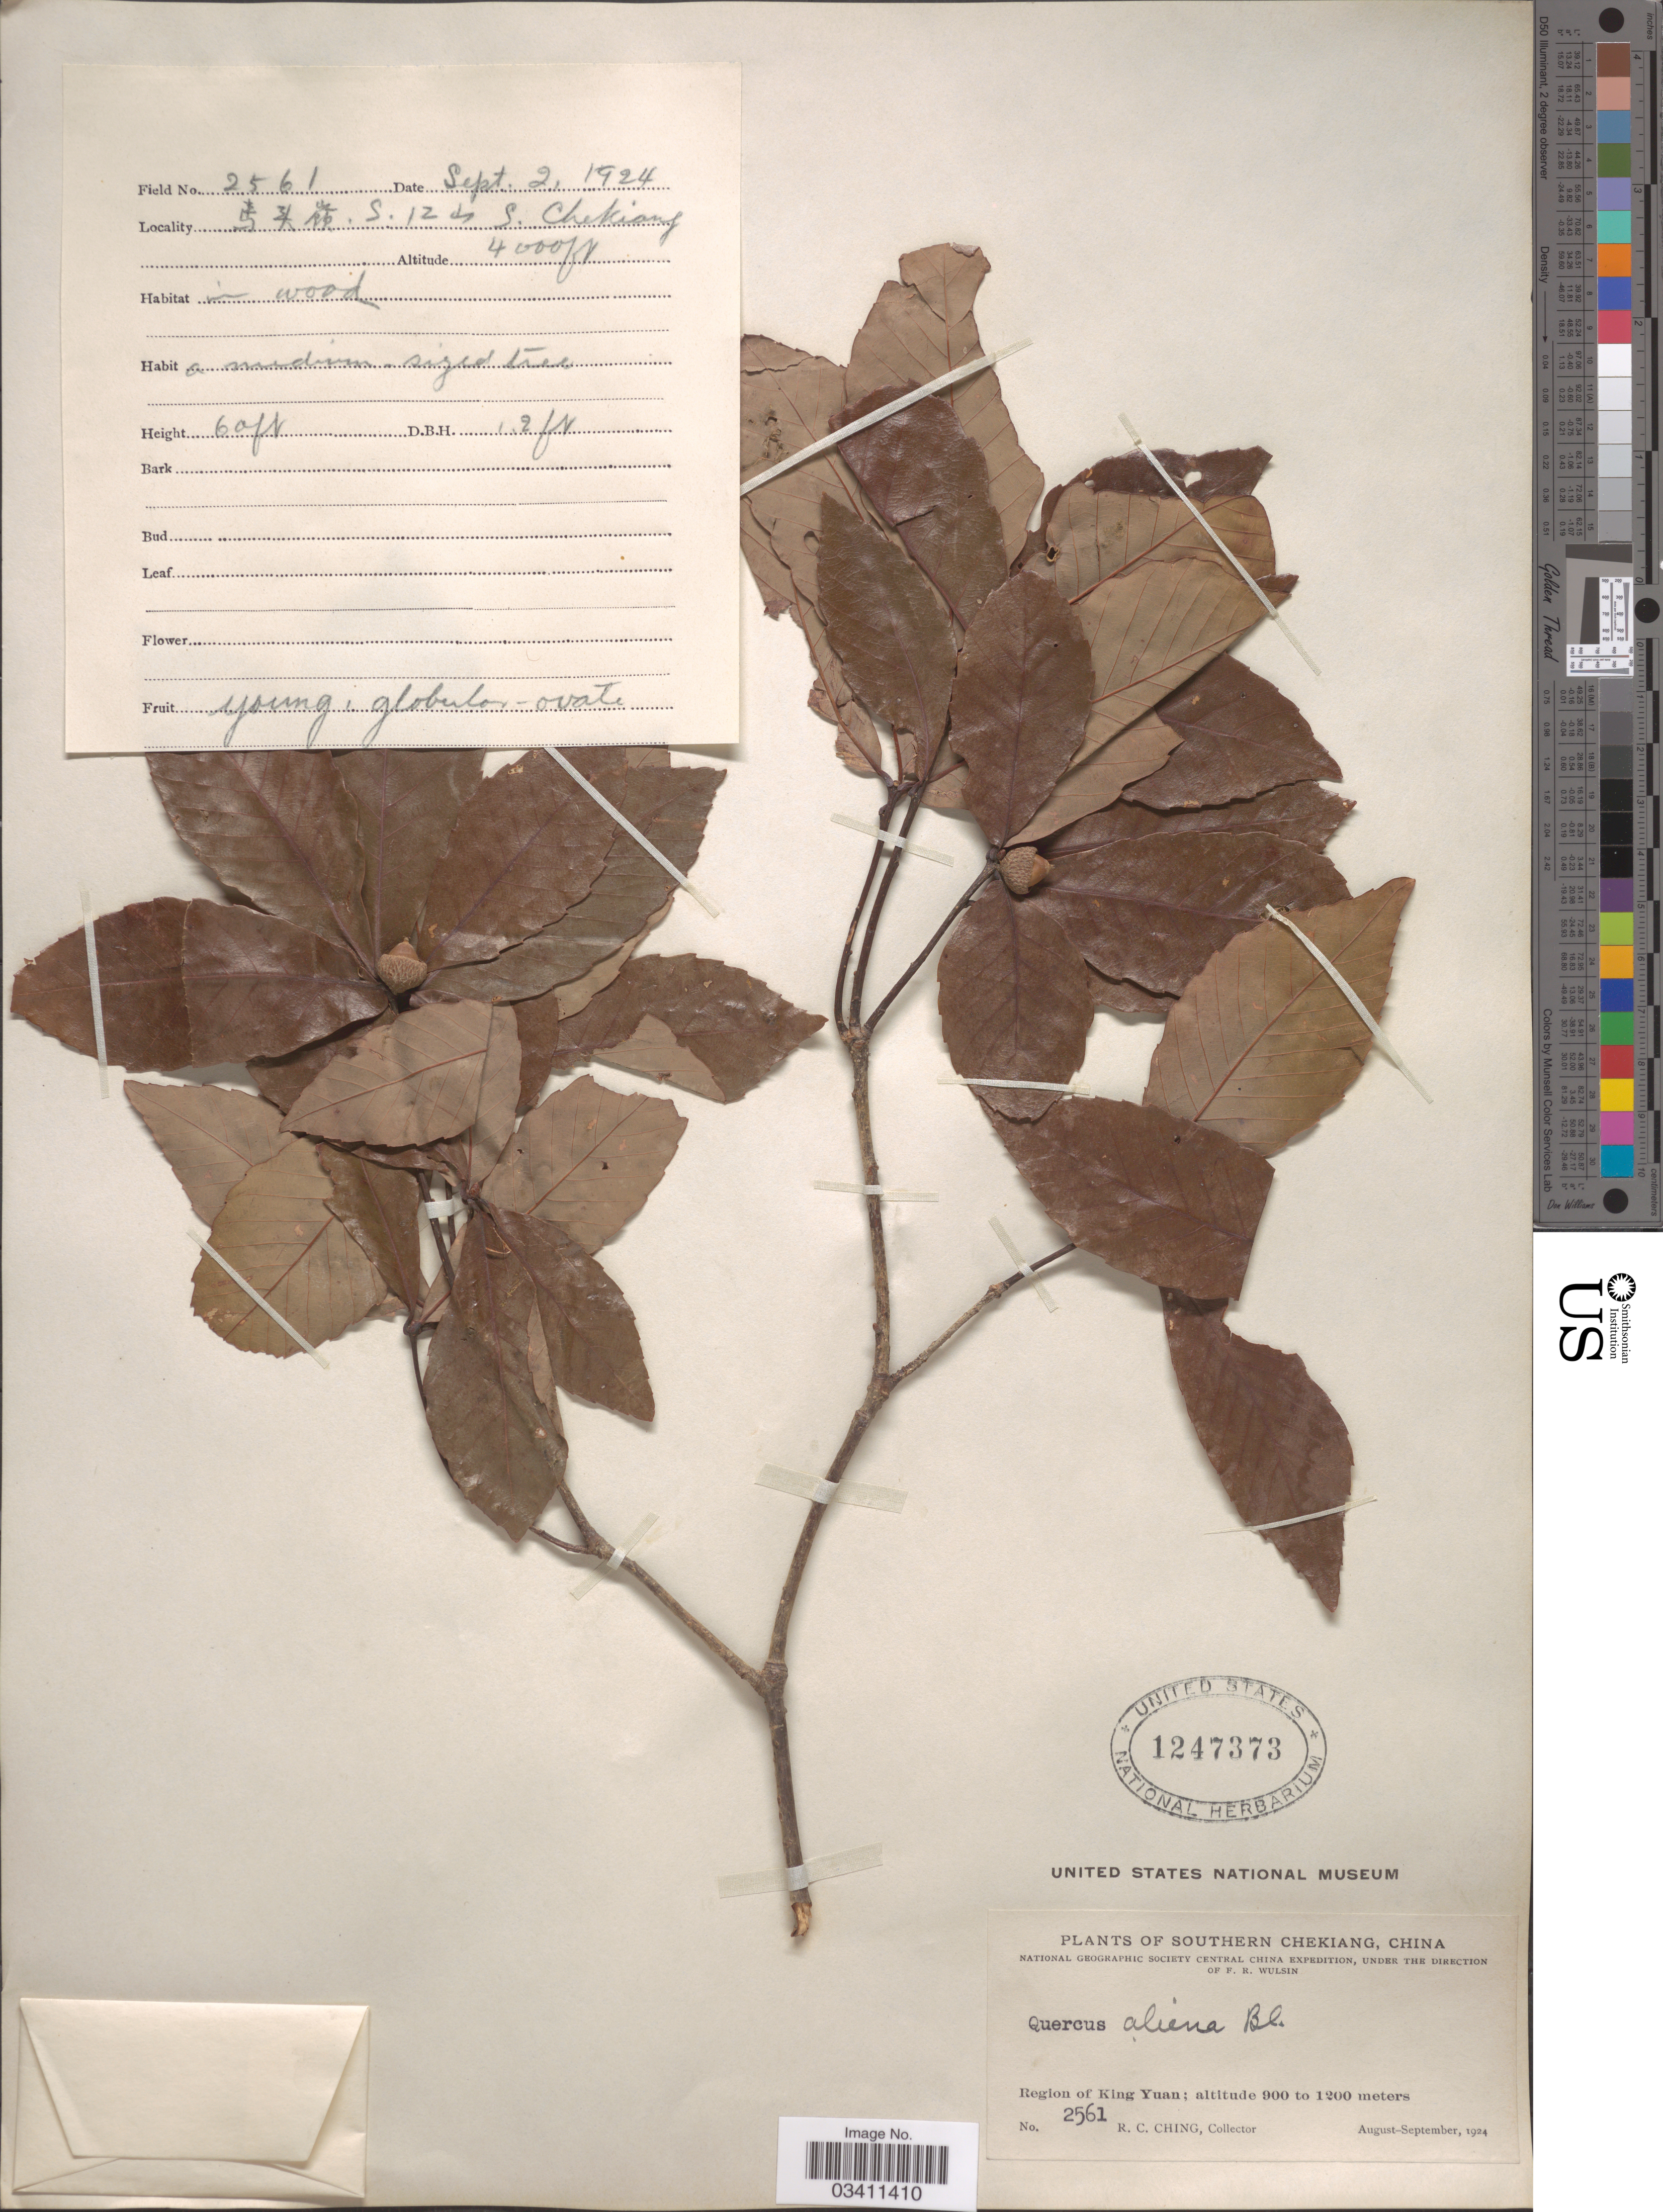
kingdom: Plantae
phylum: Tracheophyta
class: Magnoliopsida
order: Fagales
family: Fagaceae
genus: Quercus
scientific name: Quercus aliena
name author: Blume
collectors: R. C. Ching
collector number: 2561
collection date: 1924-09-02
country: China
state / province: Zhejiang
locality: Southern Chekiang. Region of King Yuan. X, S. 12 Li S. Chekiang.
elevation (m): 1219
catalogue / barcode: US 1247373